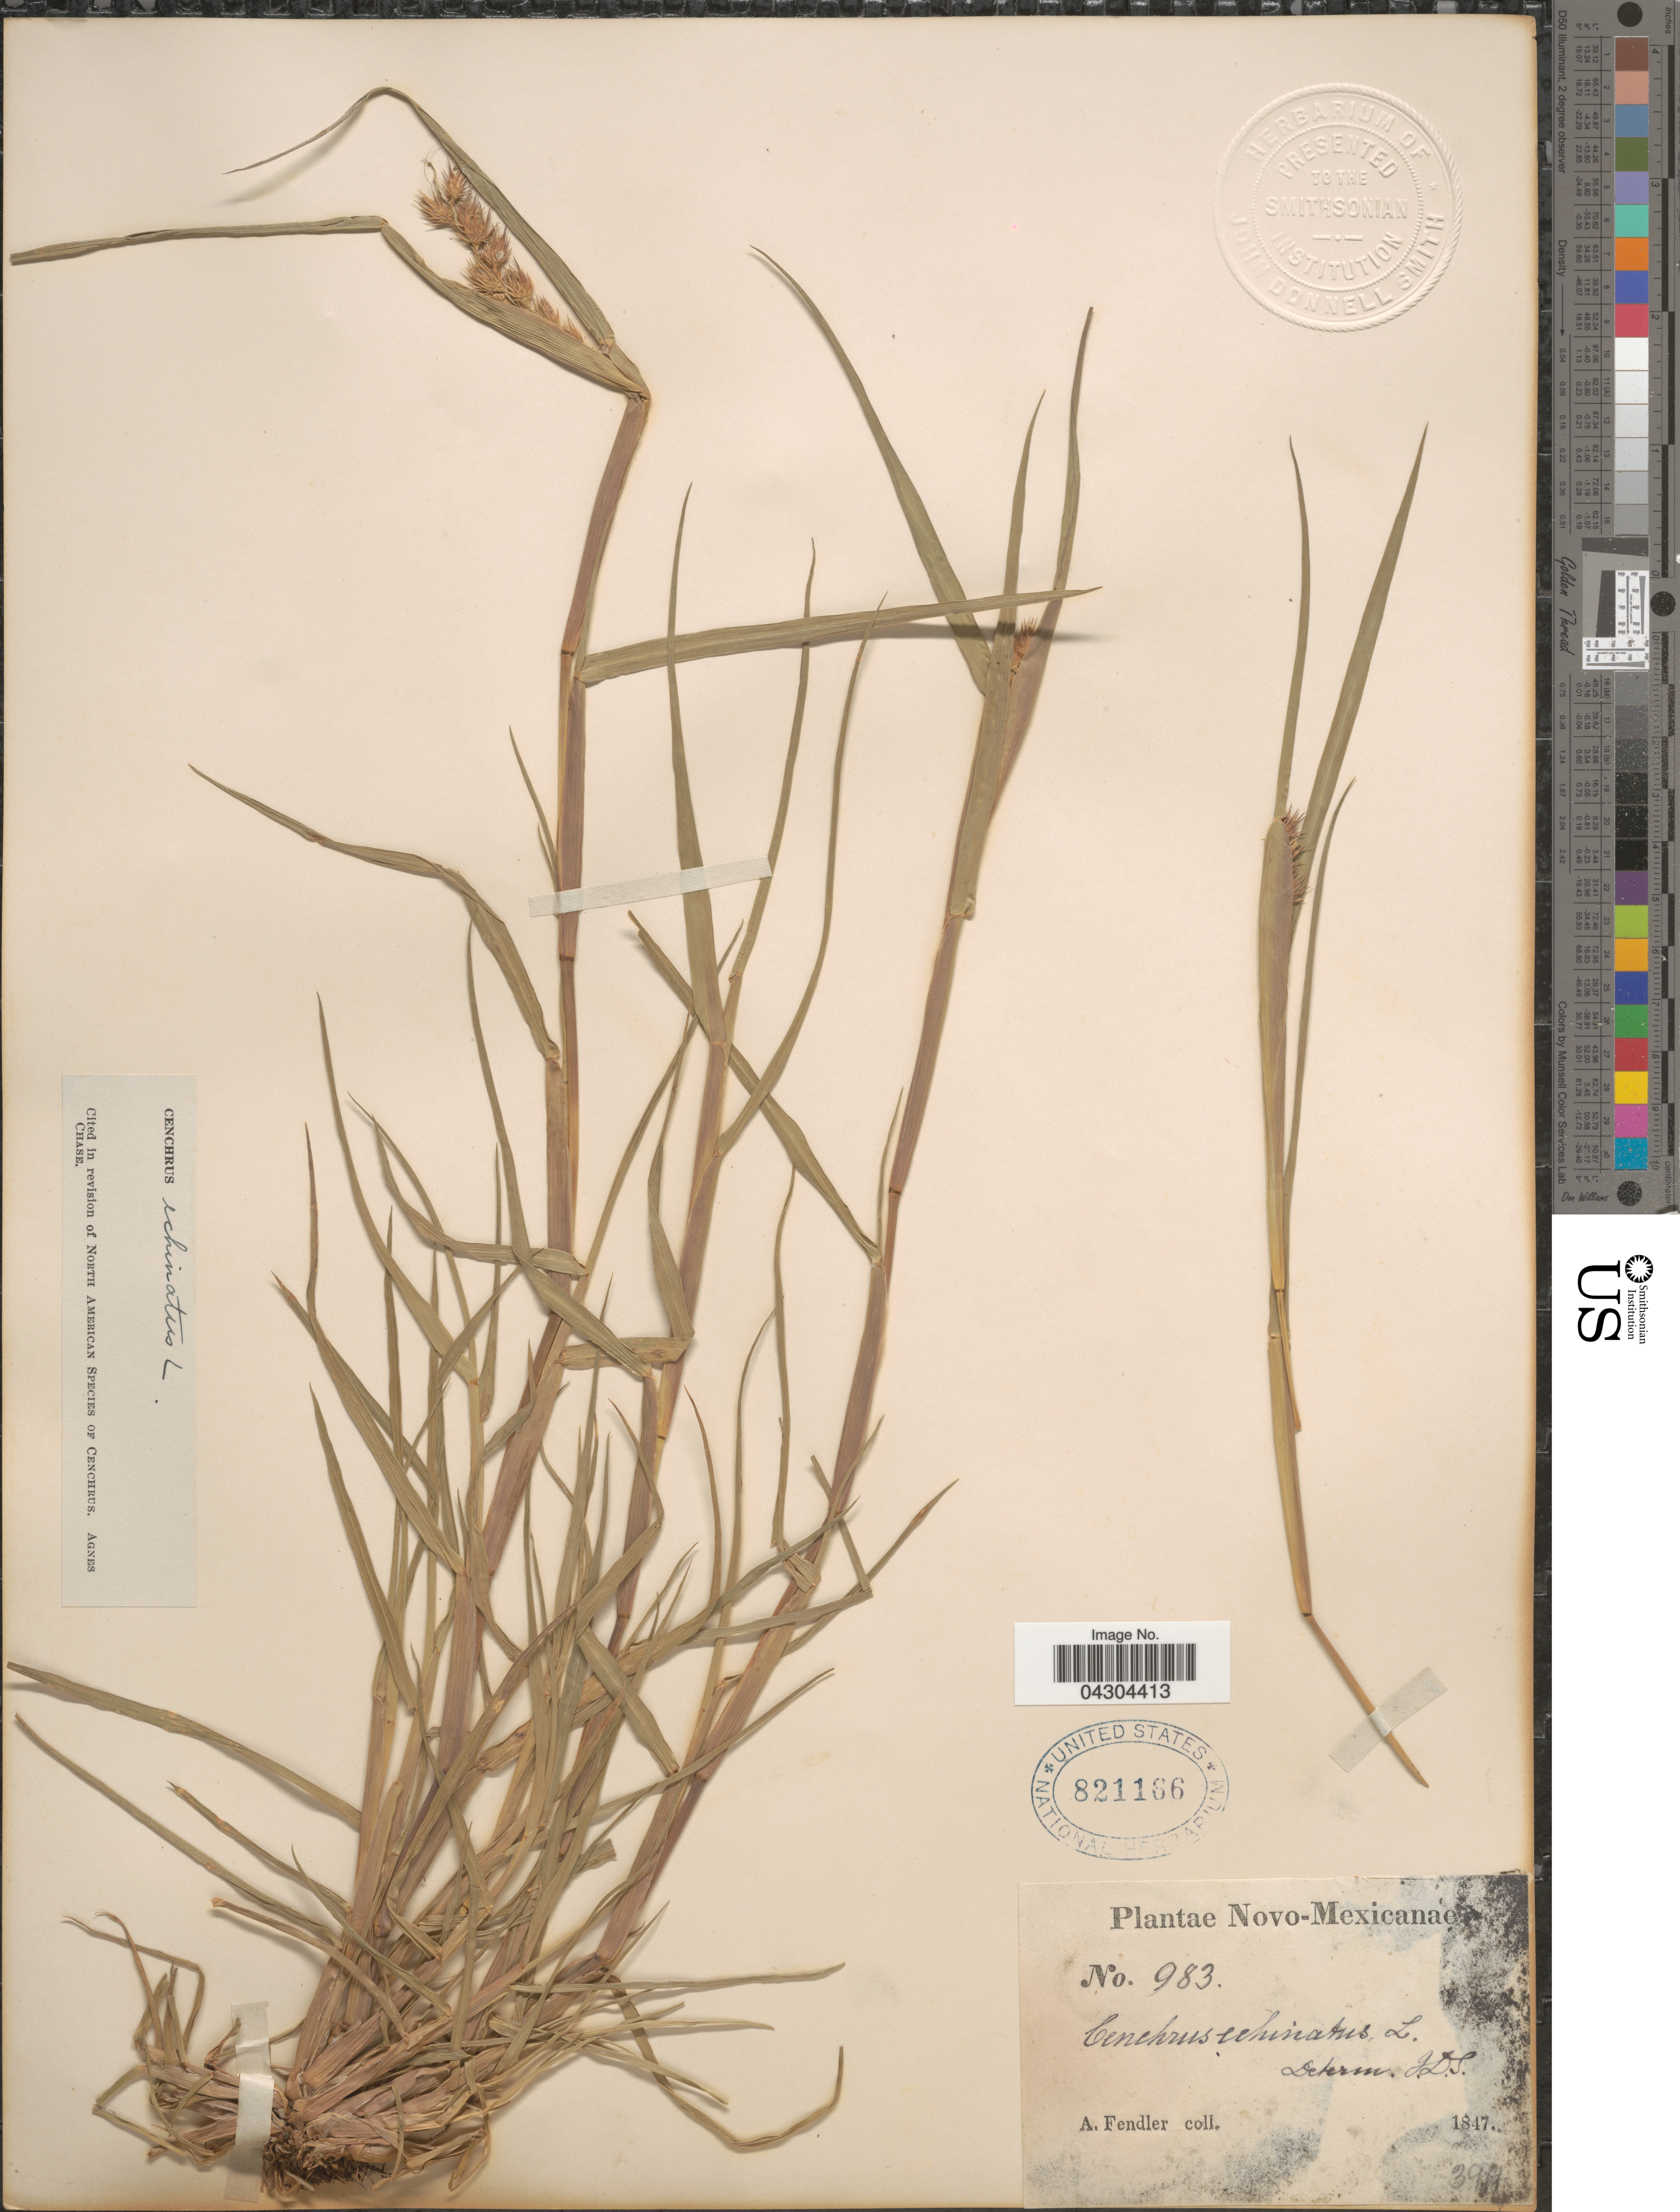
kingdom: Plantae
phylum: Tracheophyta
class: Liliopsida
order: Poales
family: Poaceae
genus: Cenchrus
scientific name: Cenchrus echinatus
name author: L.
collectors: A. Fendler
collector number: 983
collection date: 1847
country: United States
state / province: New Mexico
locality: Novo-Mexicanae.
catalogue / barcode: US 821166